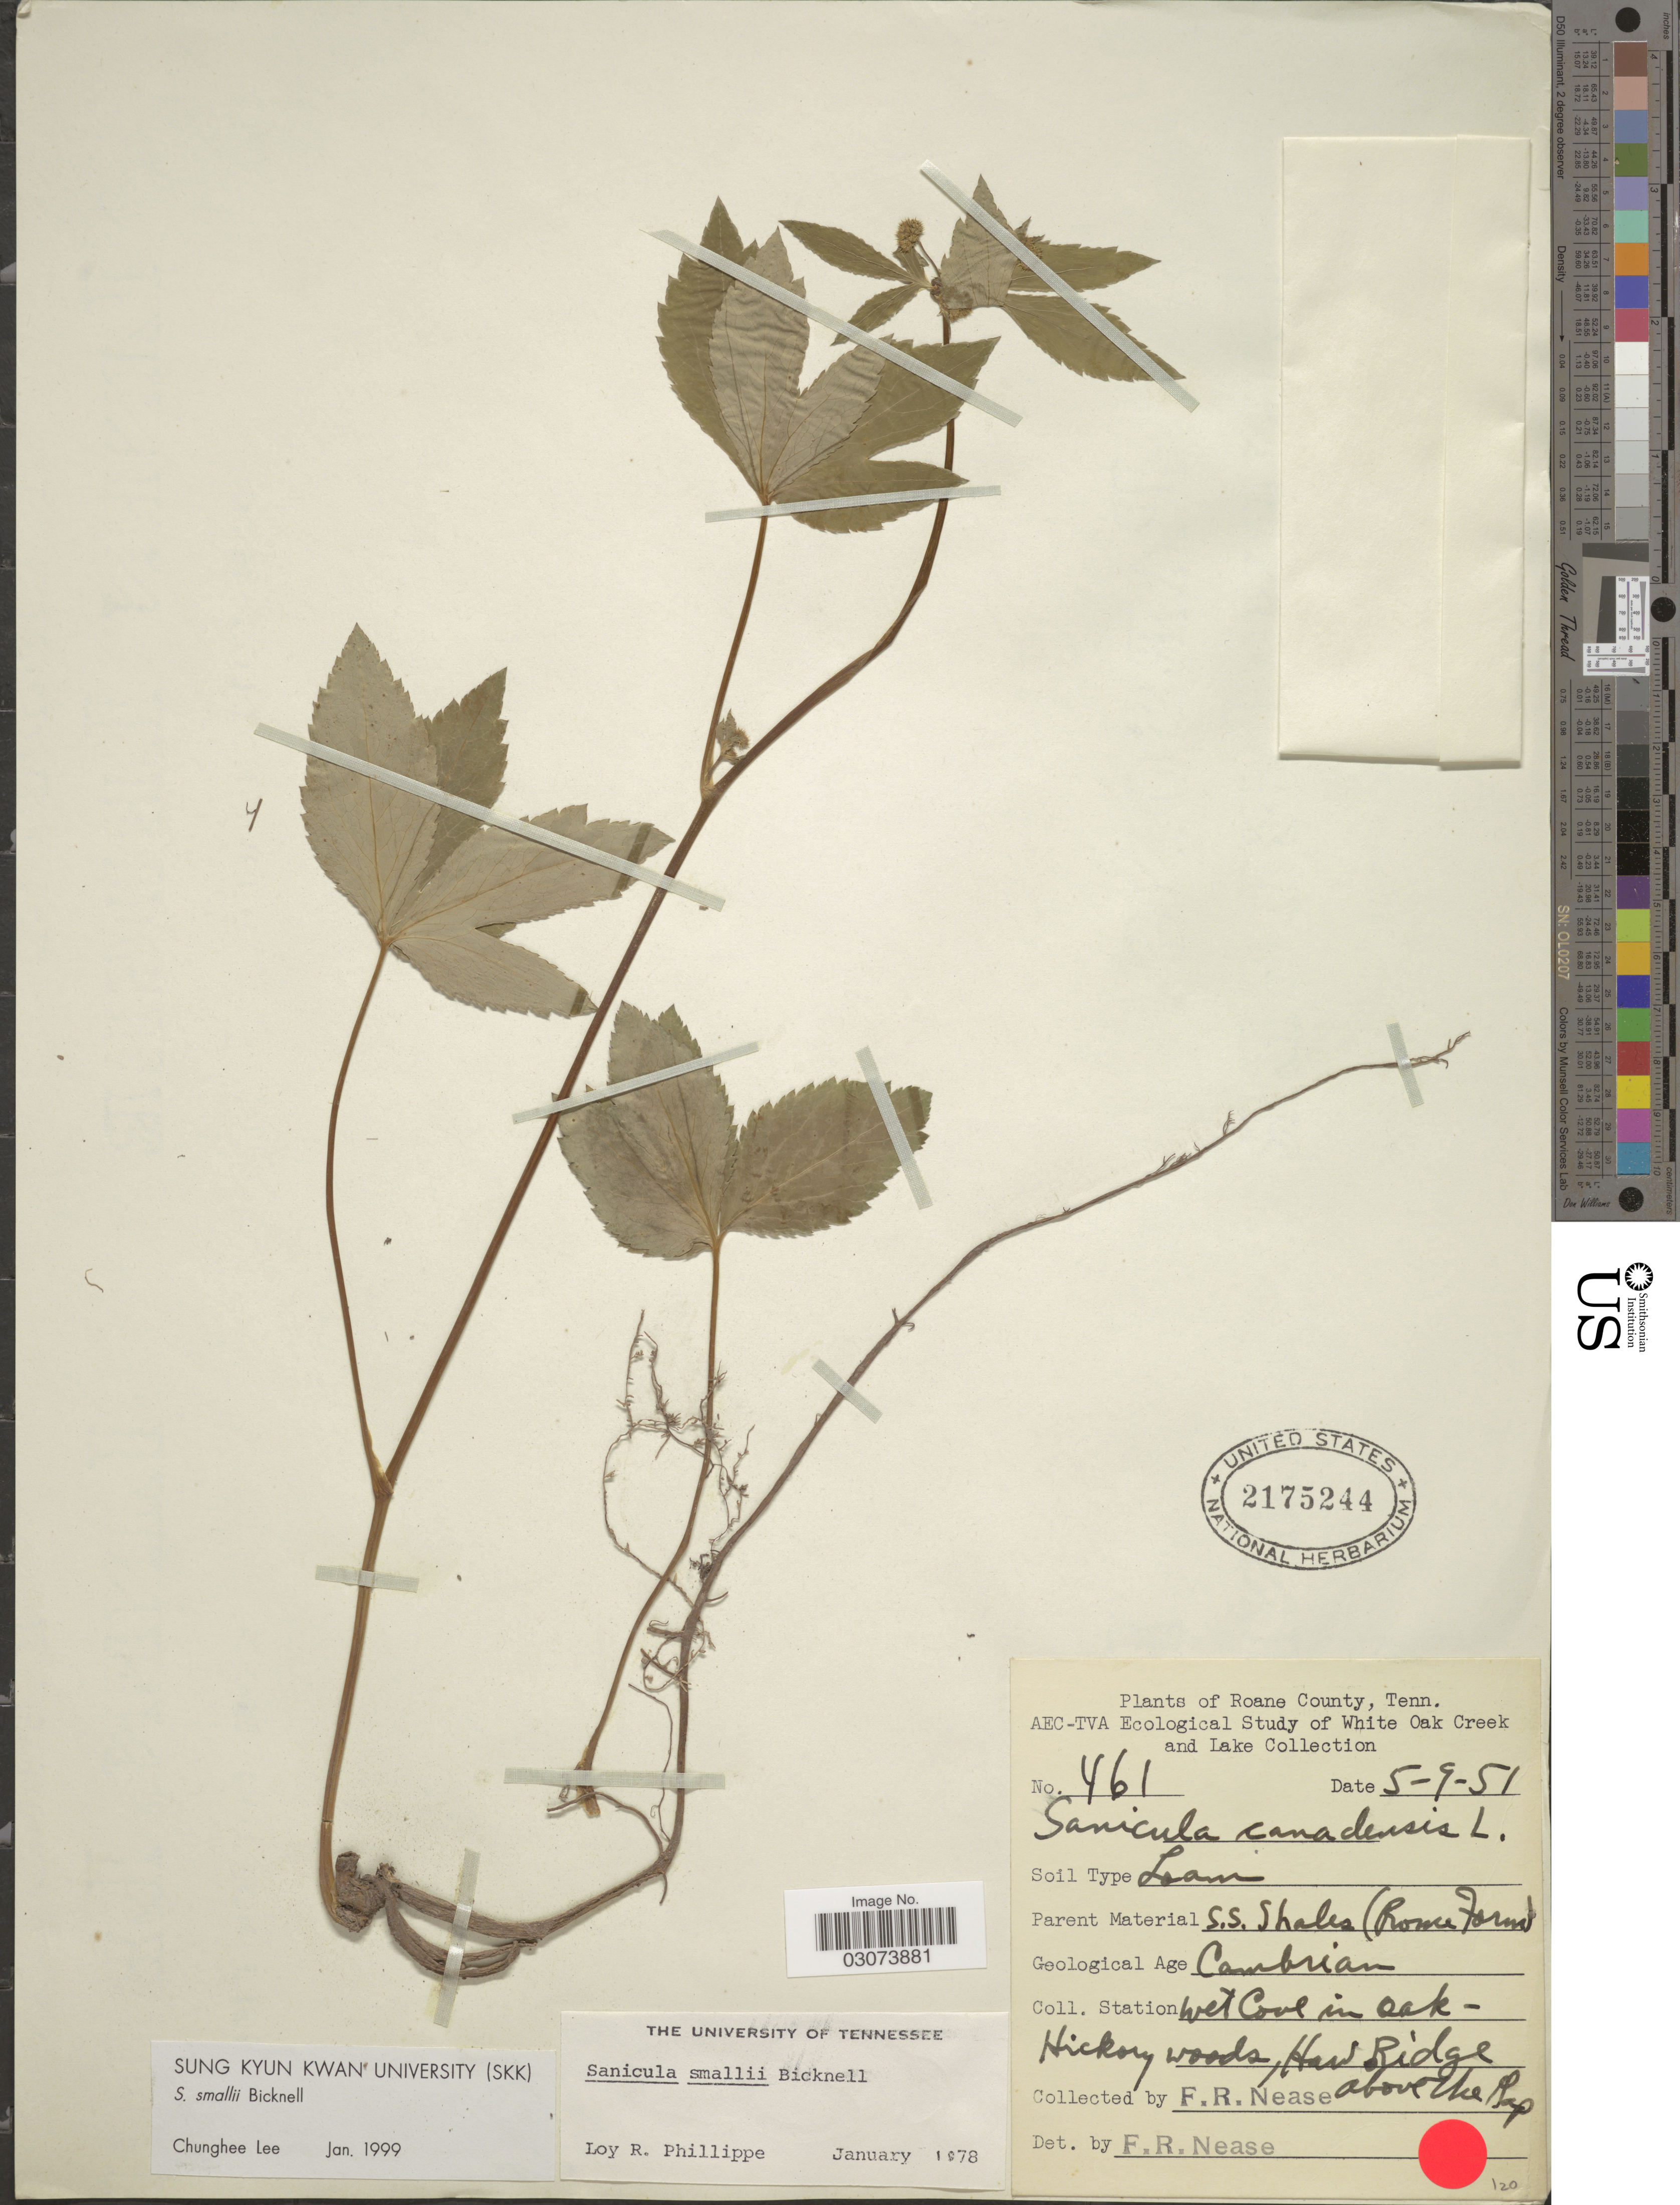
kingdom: Plantae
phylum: Tracheophyta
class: Magnoliopsida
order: Apiales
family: Apiaceae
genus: Sanicula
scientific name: Sanicula smallii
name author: E.P. Bicknell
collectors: F. Nease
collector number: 461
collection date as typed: Transcribed d/m/y: 5/9/51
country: United States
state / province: Tennessee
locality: Roane County. Hard Ridge above the Gap.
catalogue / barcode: US 2175244